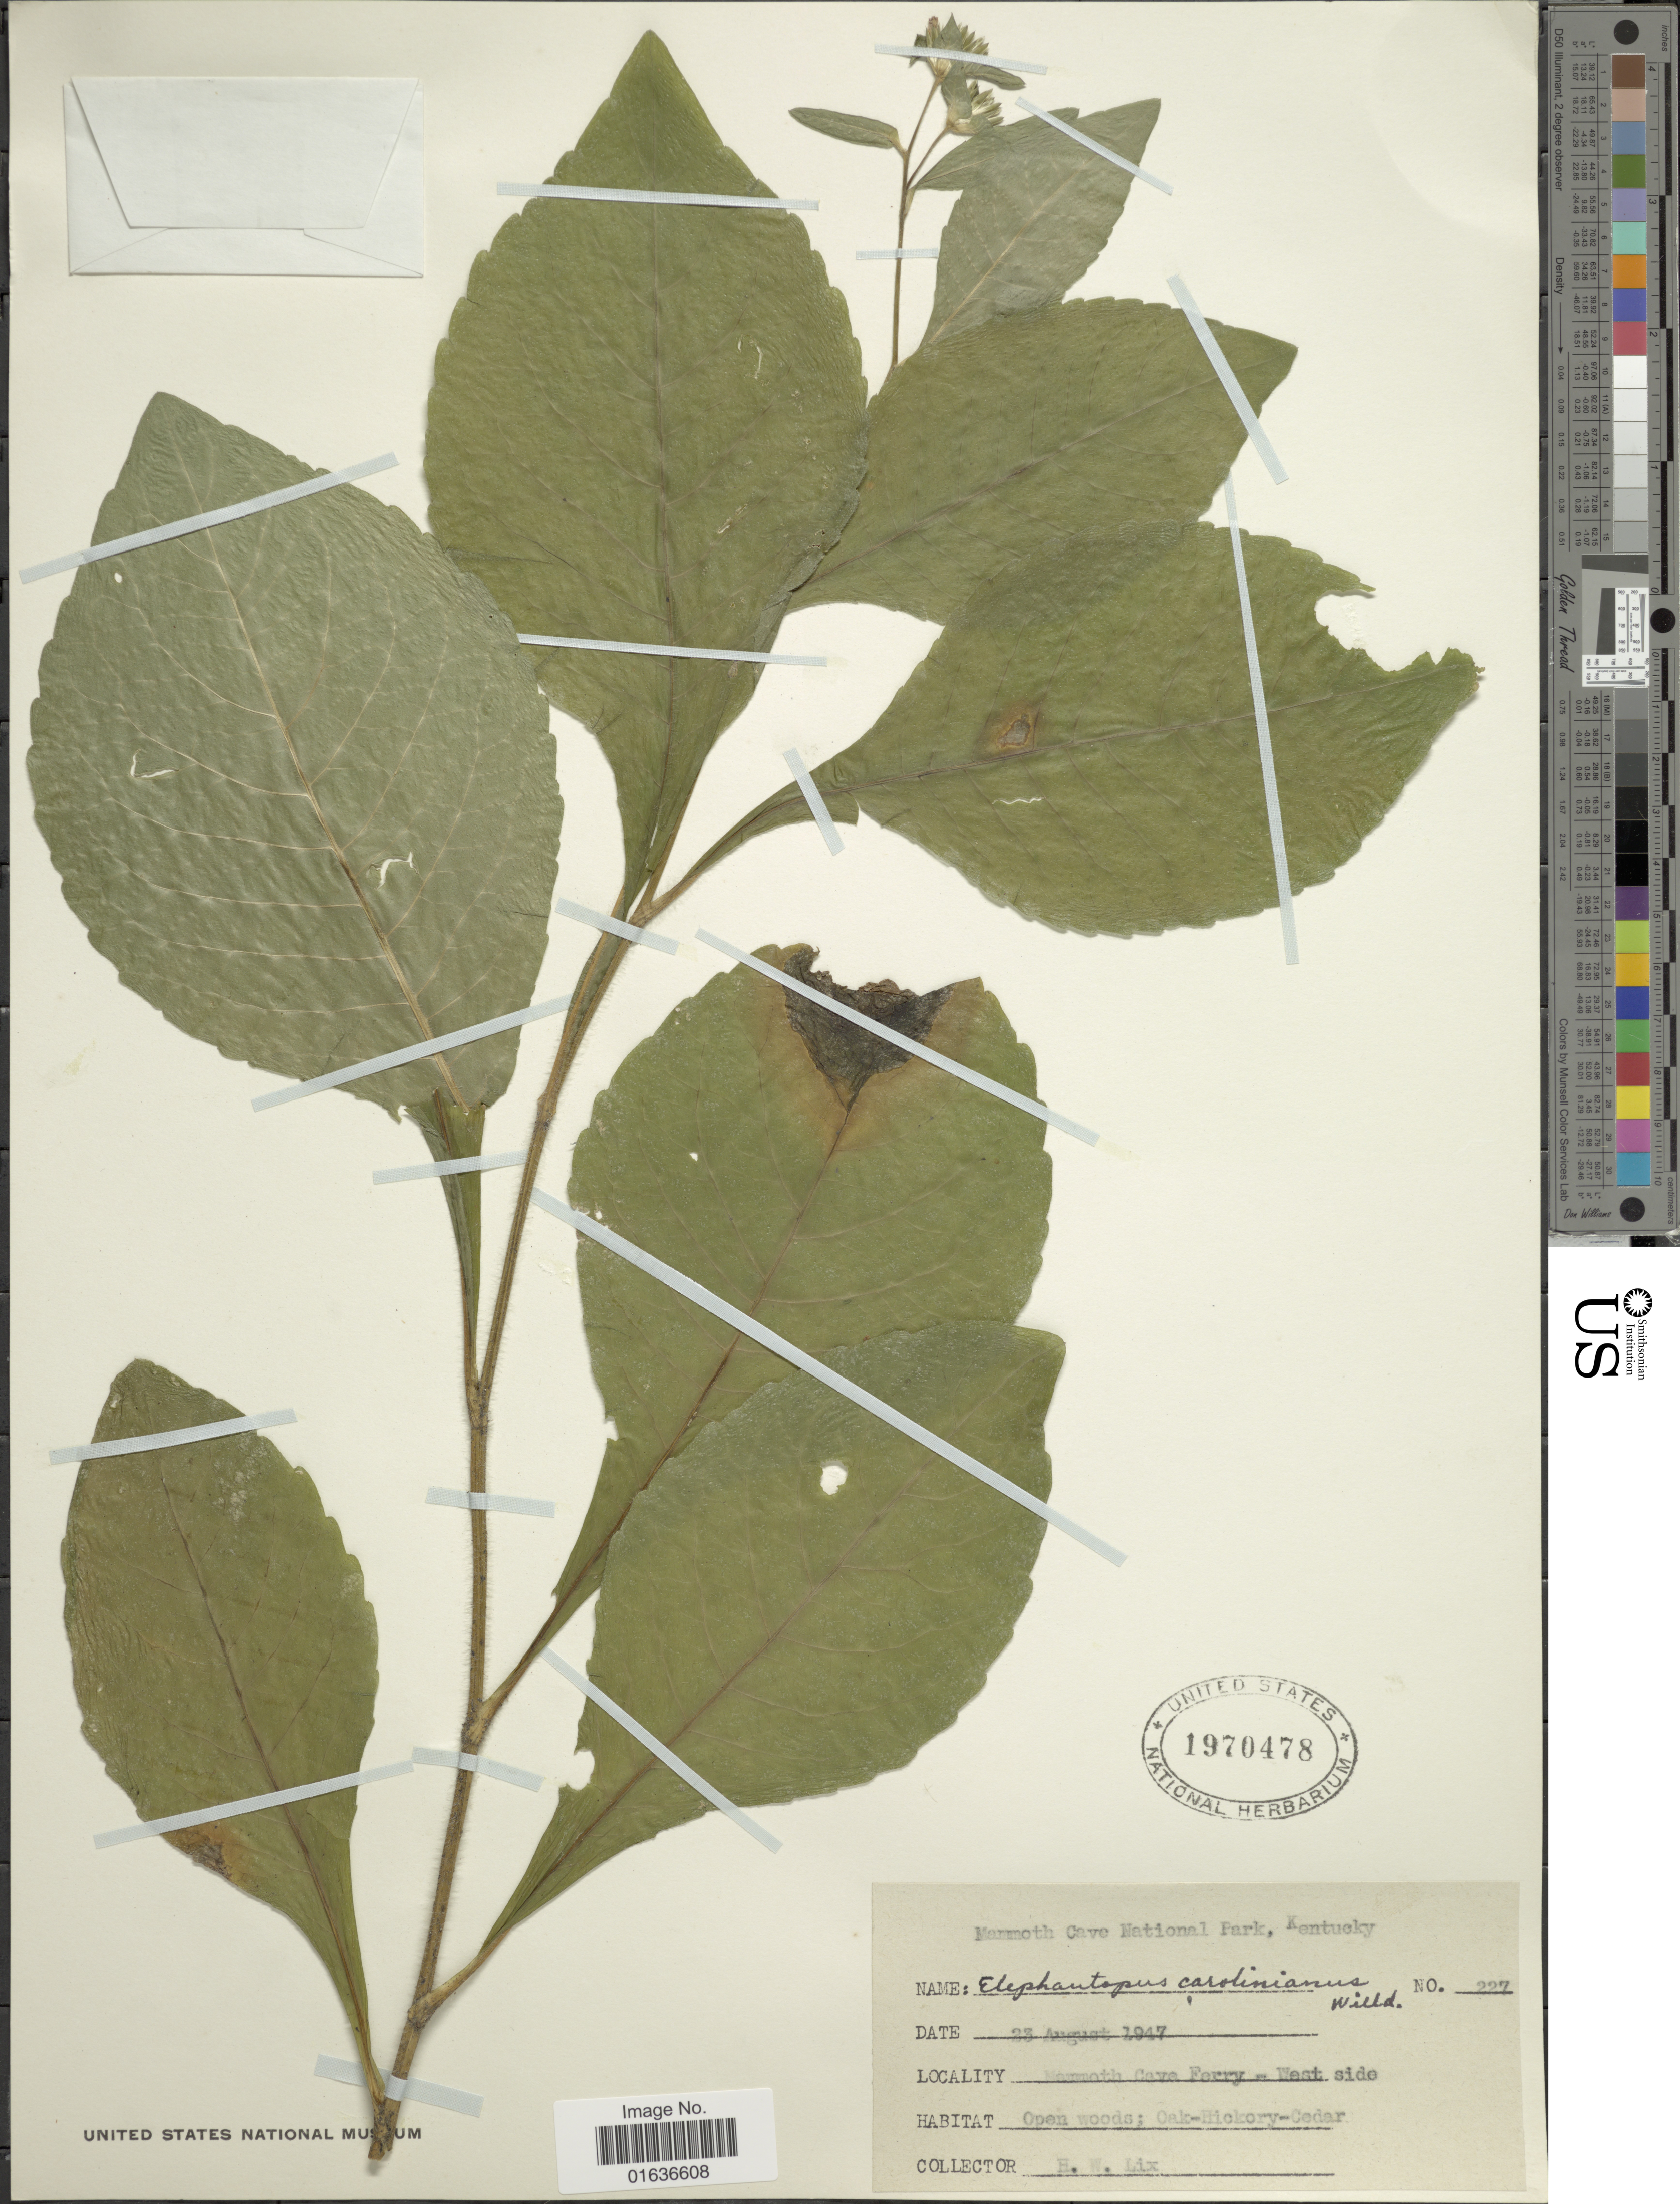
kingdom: Plantae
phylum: Tracheophyta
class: Magnoliopsida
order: Asterales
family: Asteraceae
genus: Elephantopus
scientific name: Elephantopus carolinianus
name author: Raeusch.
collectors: H. W. Lix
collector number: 227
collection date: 1947-08-23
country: United States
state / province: Kentucky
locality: Mammoth Cave National Park, Mammoth Cave Ferry - West Side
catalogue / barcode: US 1970478